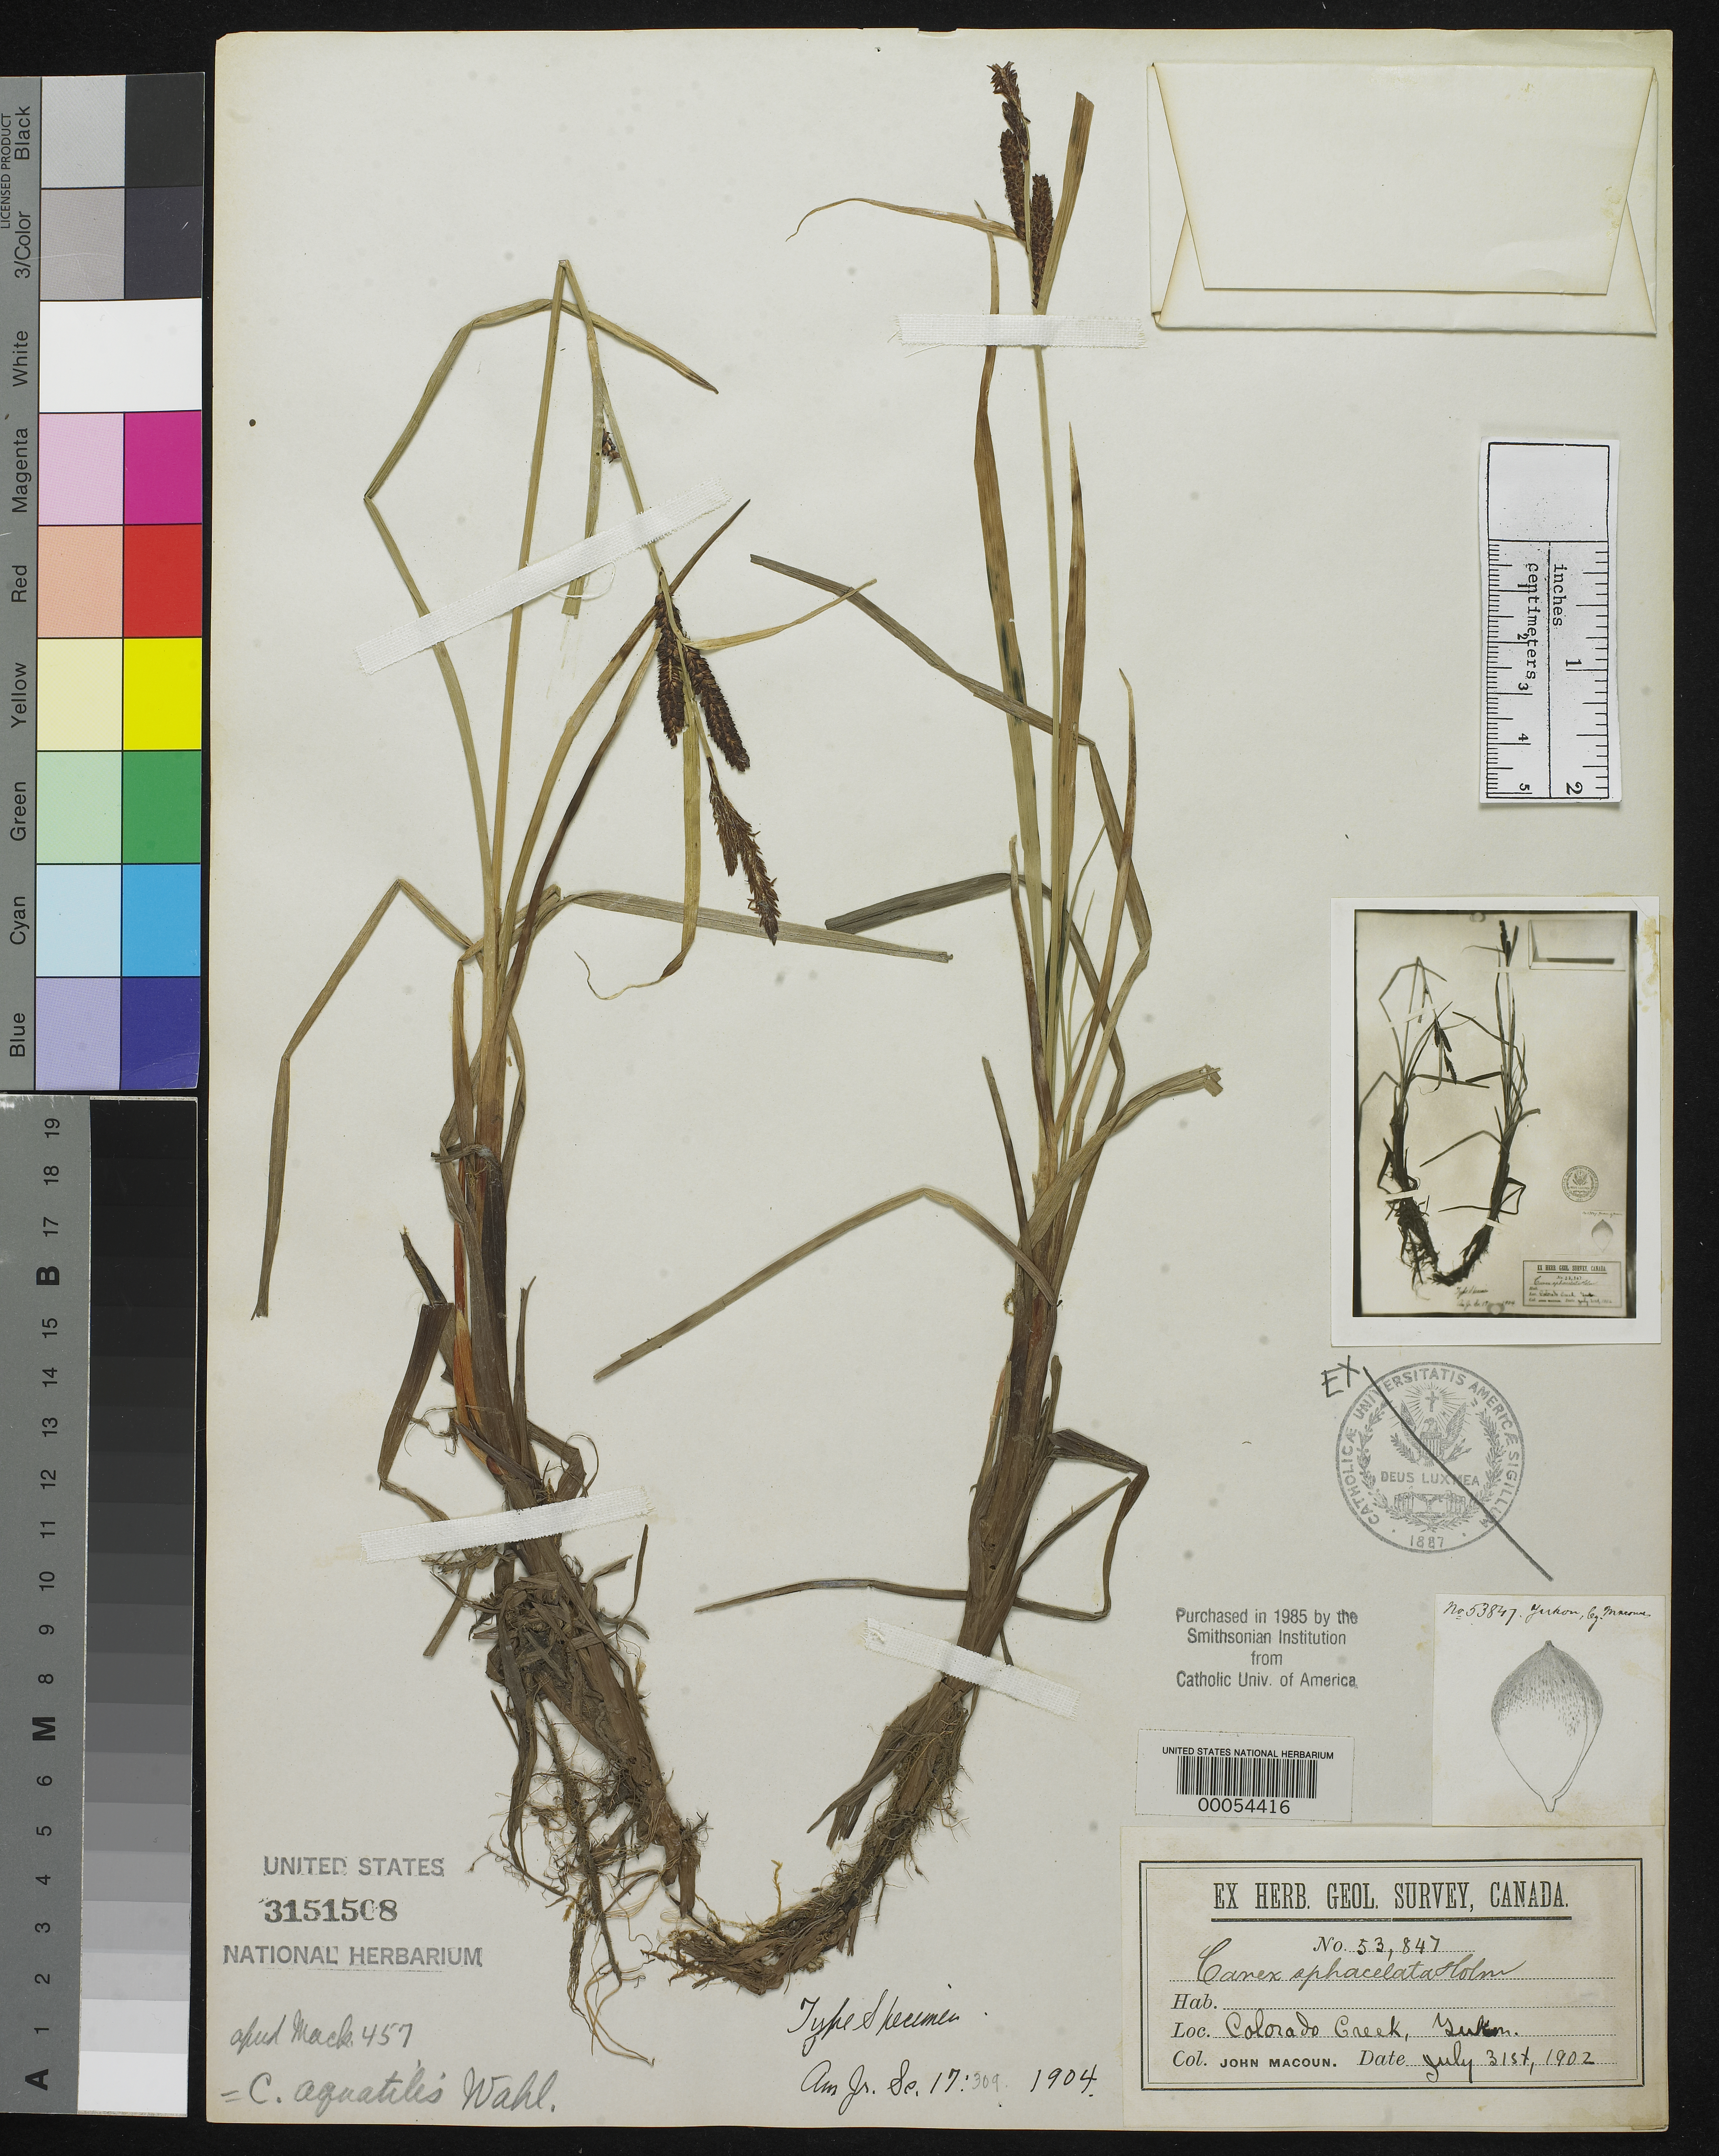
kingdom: Plantae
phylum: Tracheophyta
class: Liliopsida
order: Poales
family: Cyperaceae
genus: Carex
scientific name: Carex sphacelata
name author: Holm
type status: Isotype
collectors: J. Macoun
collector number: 53847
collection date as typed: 31 Jul 1902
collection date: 1902-07-31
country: Canada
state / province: Yukon Territory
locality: Colorado Creek.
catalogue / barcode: US 3151508